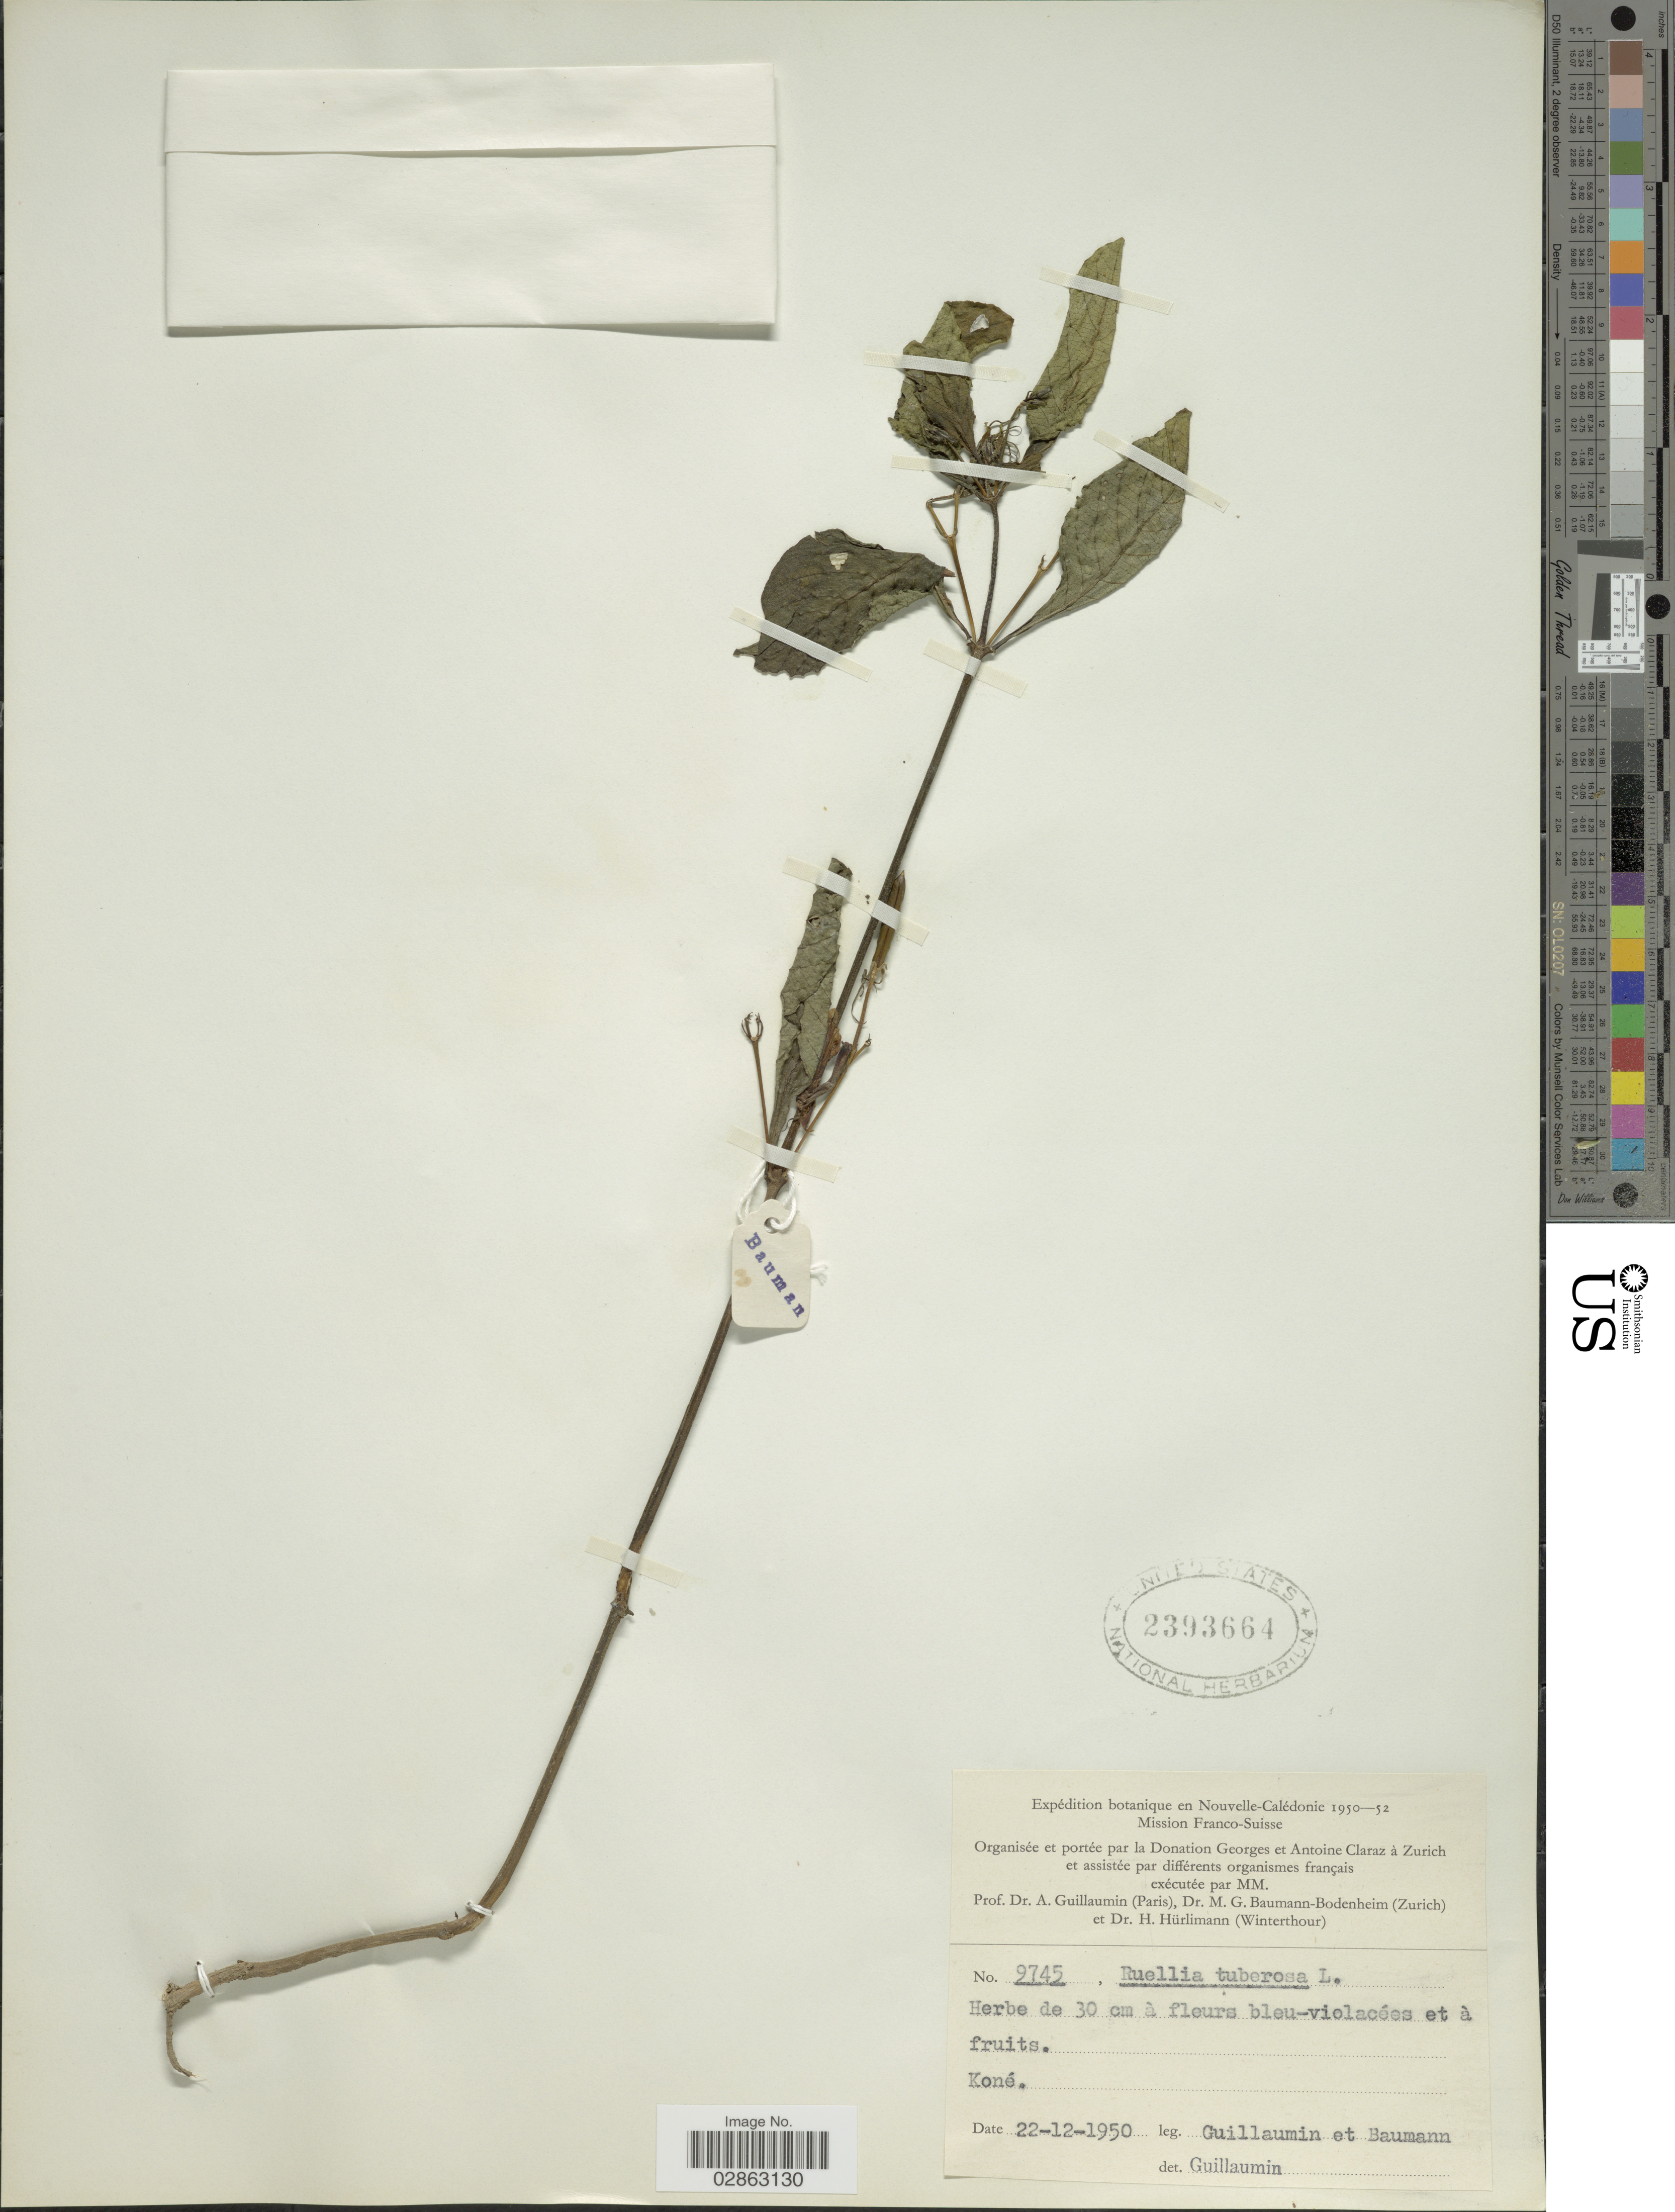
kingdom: Plantae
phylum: Tracheophyta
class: Magnoliopsida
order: Lamiales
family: Acanthaceae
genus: Ruellia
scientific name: Ruellia tuberosa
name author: L.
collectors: A. Guillaumin, M. G. Baumann-Bodenheim & H. Hürlimann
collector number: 9745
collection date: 1950-12-22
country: New Caledonia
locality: Nouvelle-Calédonie. Koné.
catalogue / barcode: US 2393664